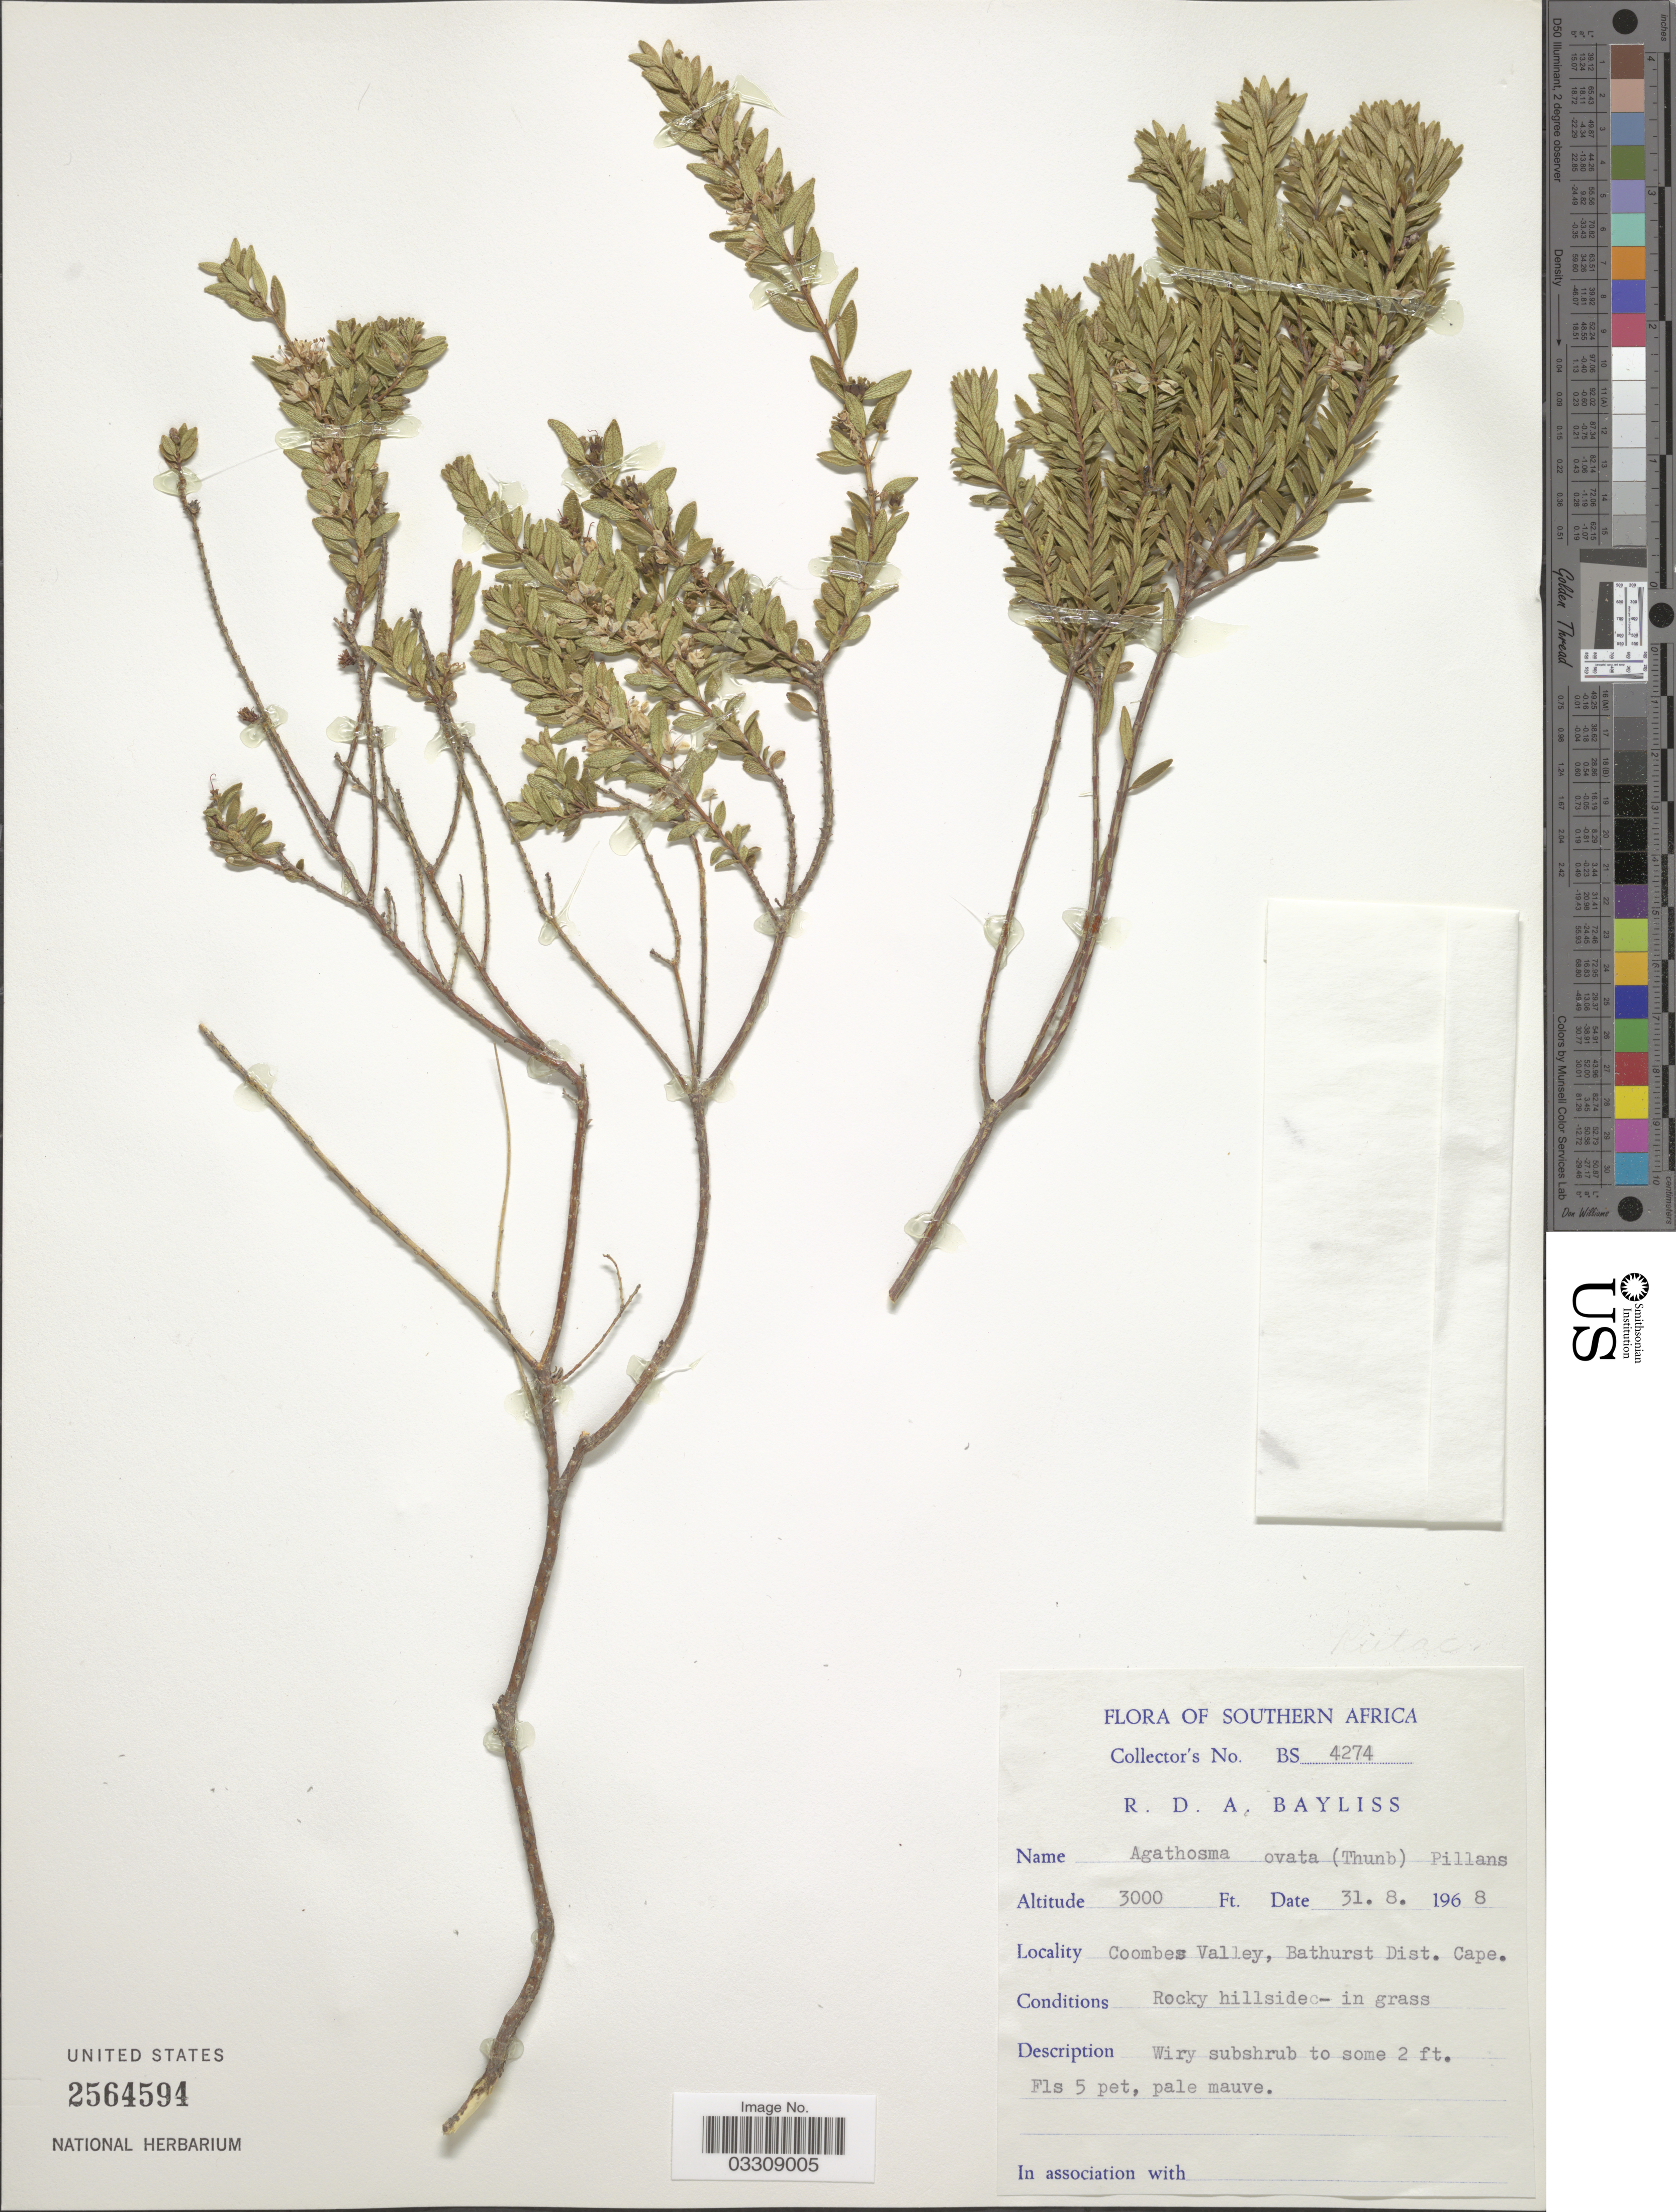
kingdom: Plantae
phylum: Tracheophyta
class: Magnoliopsida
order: Sapindales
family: Rutaceae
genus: Agathosma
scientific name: Agathosma ovata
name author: (Thunb.) Pillans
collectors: R. Bayliss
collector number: BS4274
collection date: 1968-08-31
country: South Africa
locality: Southern Africa. Coombes Valley, Bathurst Dist. Cape.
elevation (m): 914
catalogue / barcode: US 2564594